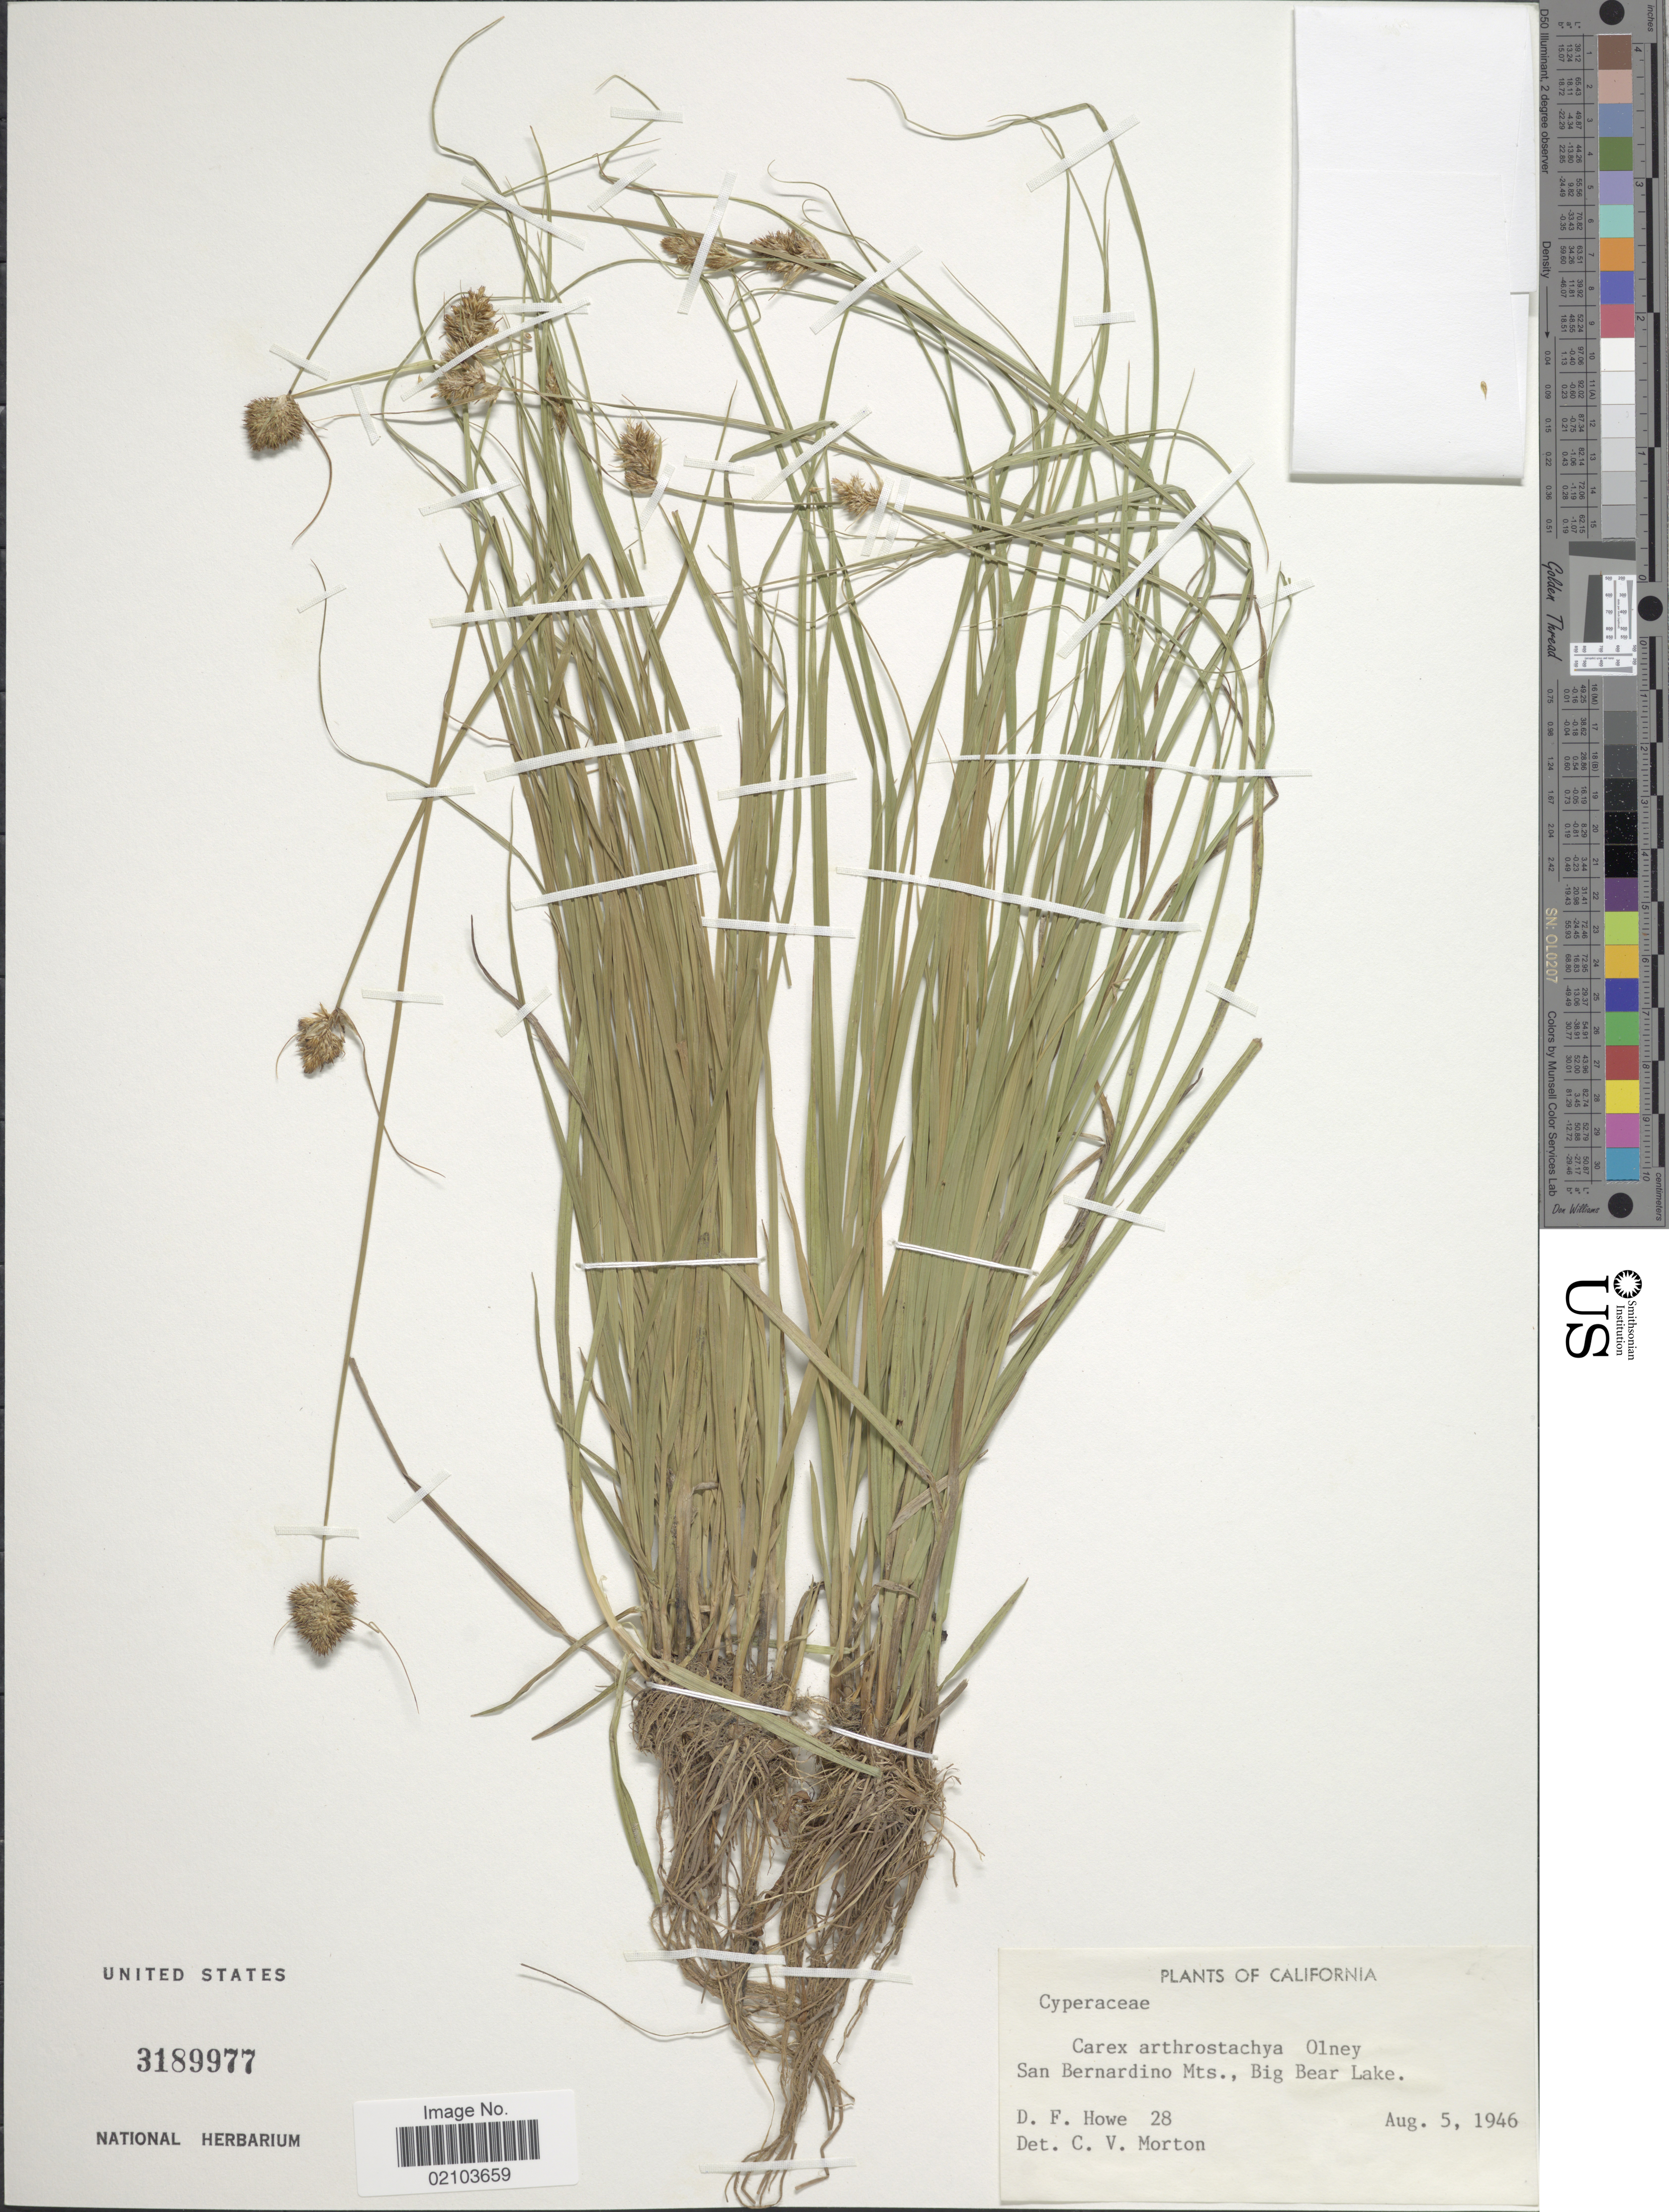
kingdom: Plantae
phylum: Tracheophyta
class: Liliopsida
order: Poales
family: Cyperaceae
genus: Carex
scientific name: Carex athrostachya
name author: Olney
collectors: D. Howe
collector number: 28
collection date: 1946-08-05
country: United States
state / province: California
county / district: San Bernardino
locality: San Bernardino Mts., Big Bear Lake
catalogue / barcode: US 3189977